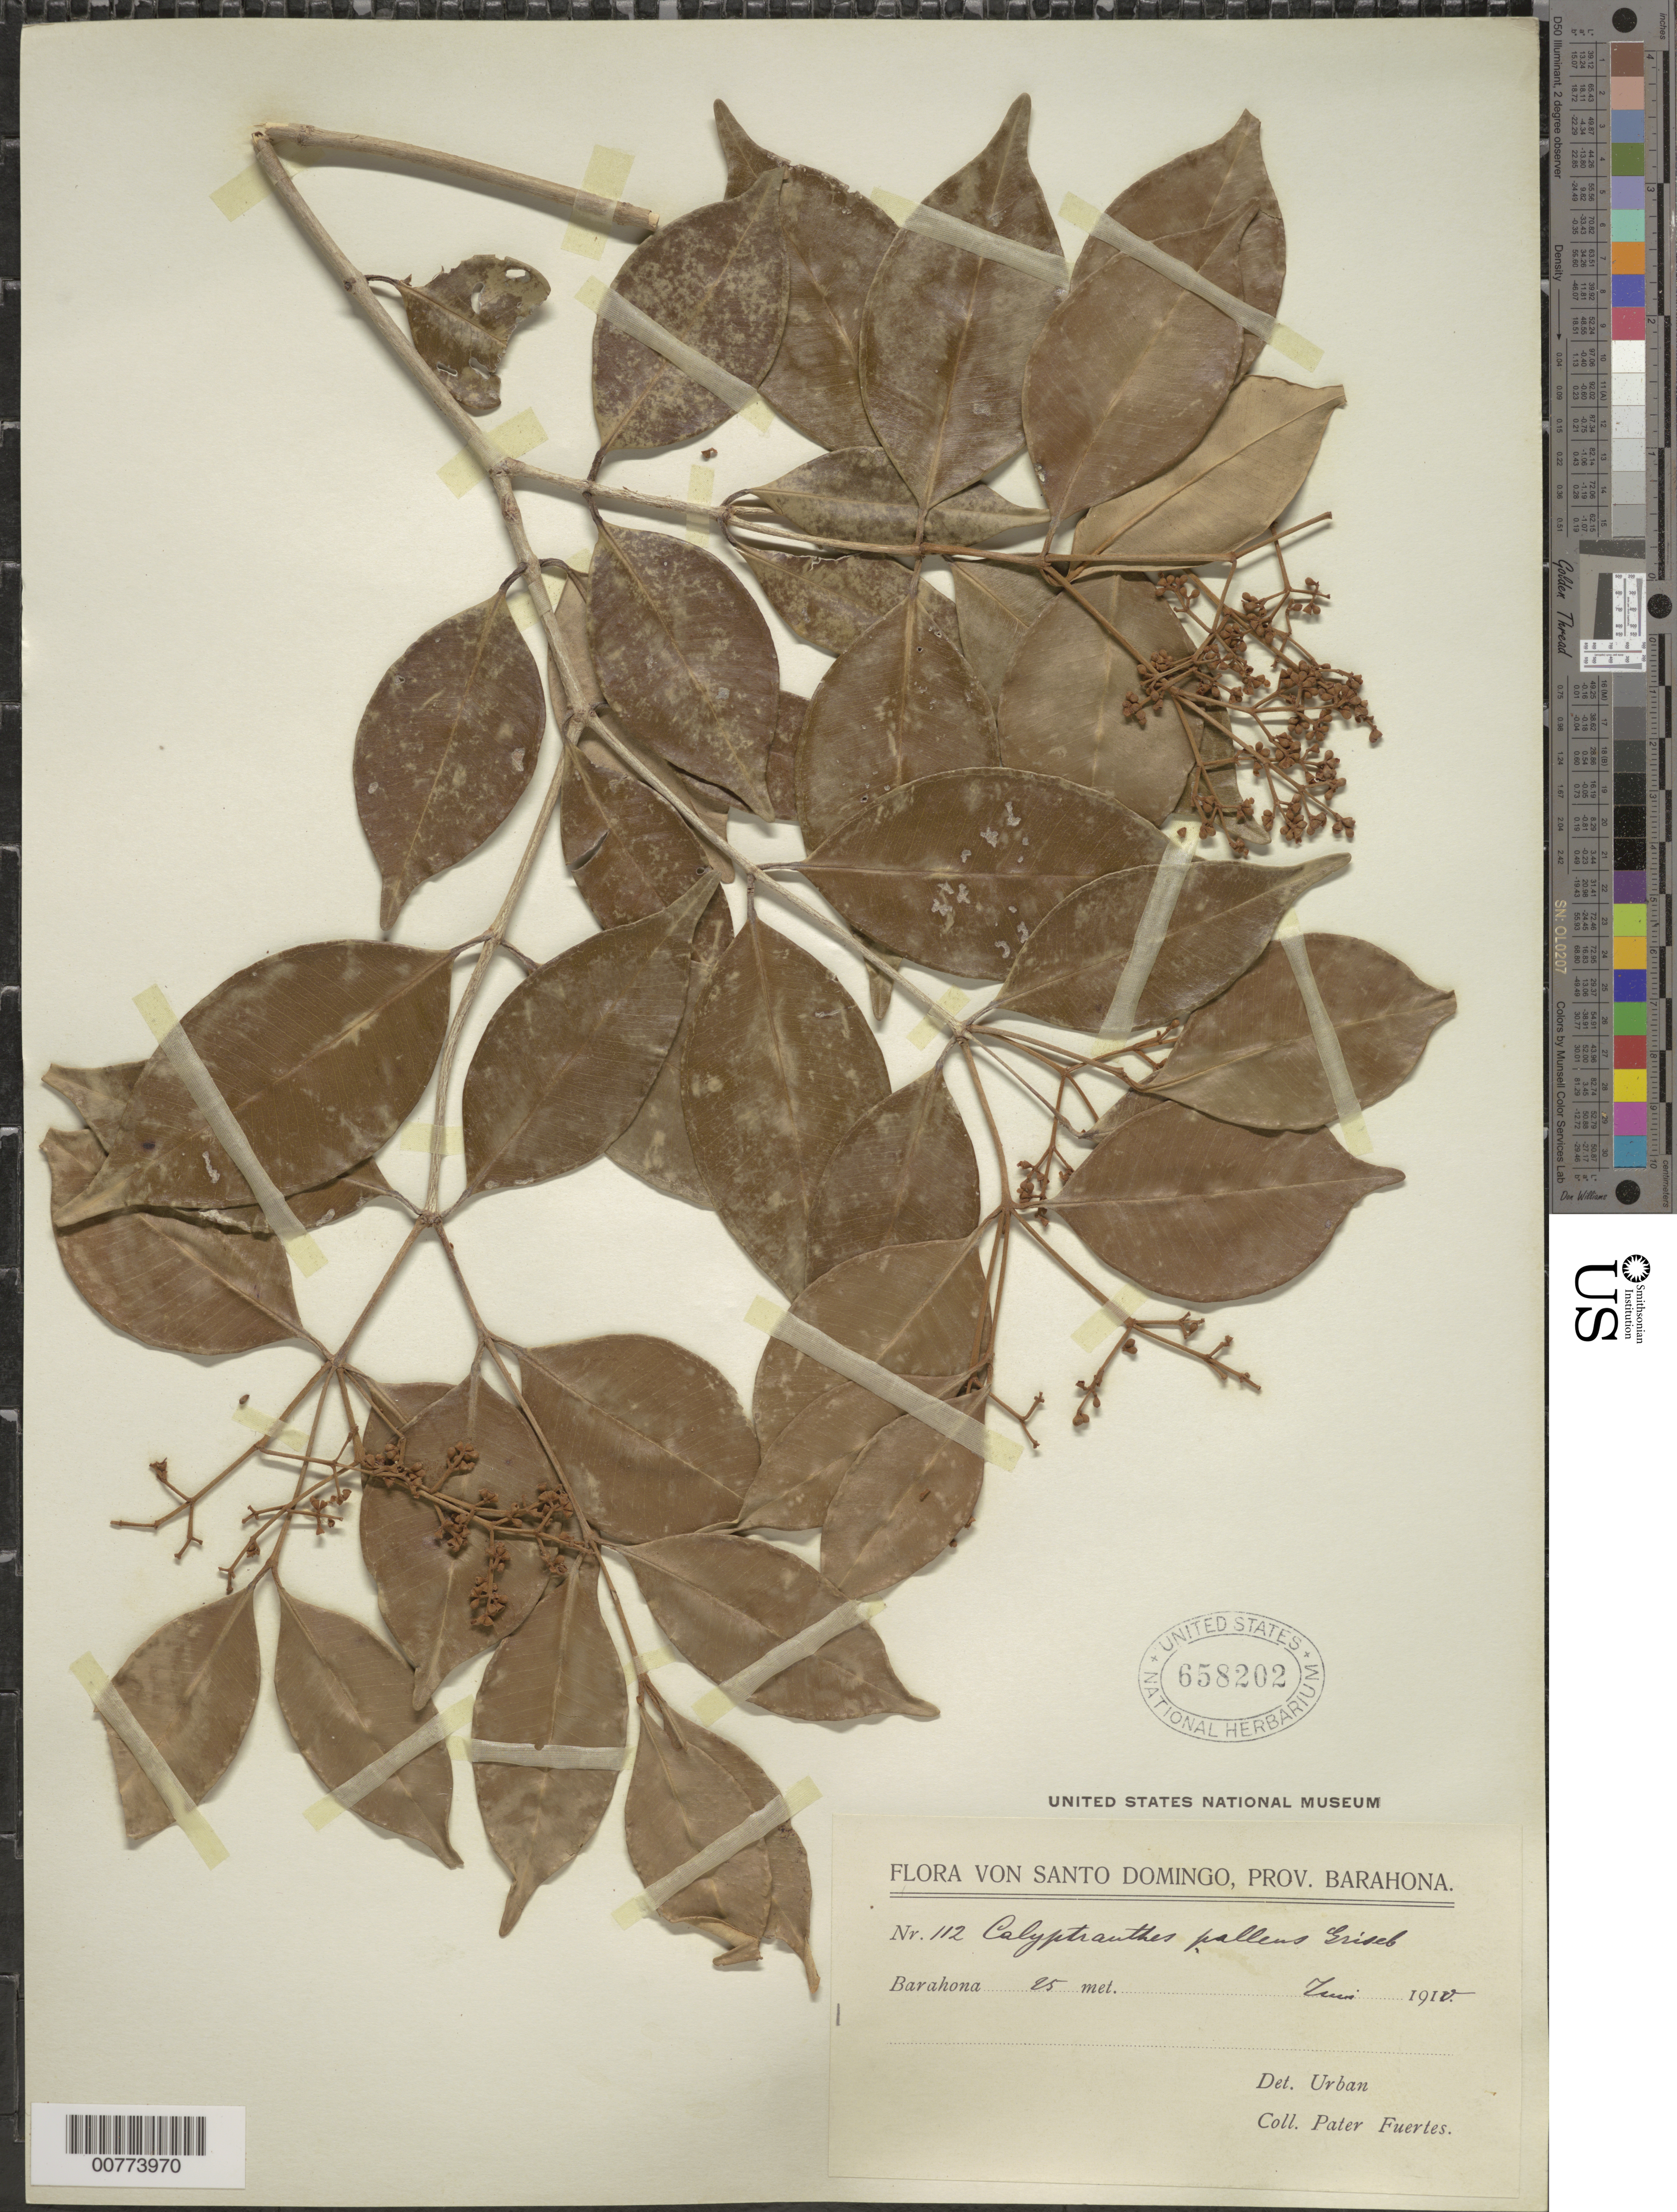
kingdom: Plantae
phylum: Tracheophyta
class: Magnoliopsida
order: Myrtales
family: Myrtaceae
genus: Myrcia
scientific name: Myrcia neopallens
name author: A.R. Lourenço & E. Lucas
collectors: M. D. Fuertes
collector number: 112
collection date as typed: Jun 1910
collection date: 1910-06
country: Dominican Republic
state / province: Barahona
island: Hispaniola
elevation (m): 25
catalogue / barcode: US 658202